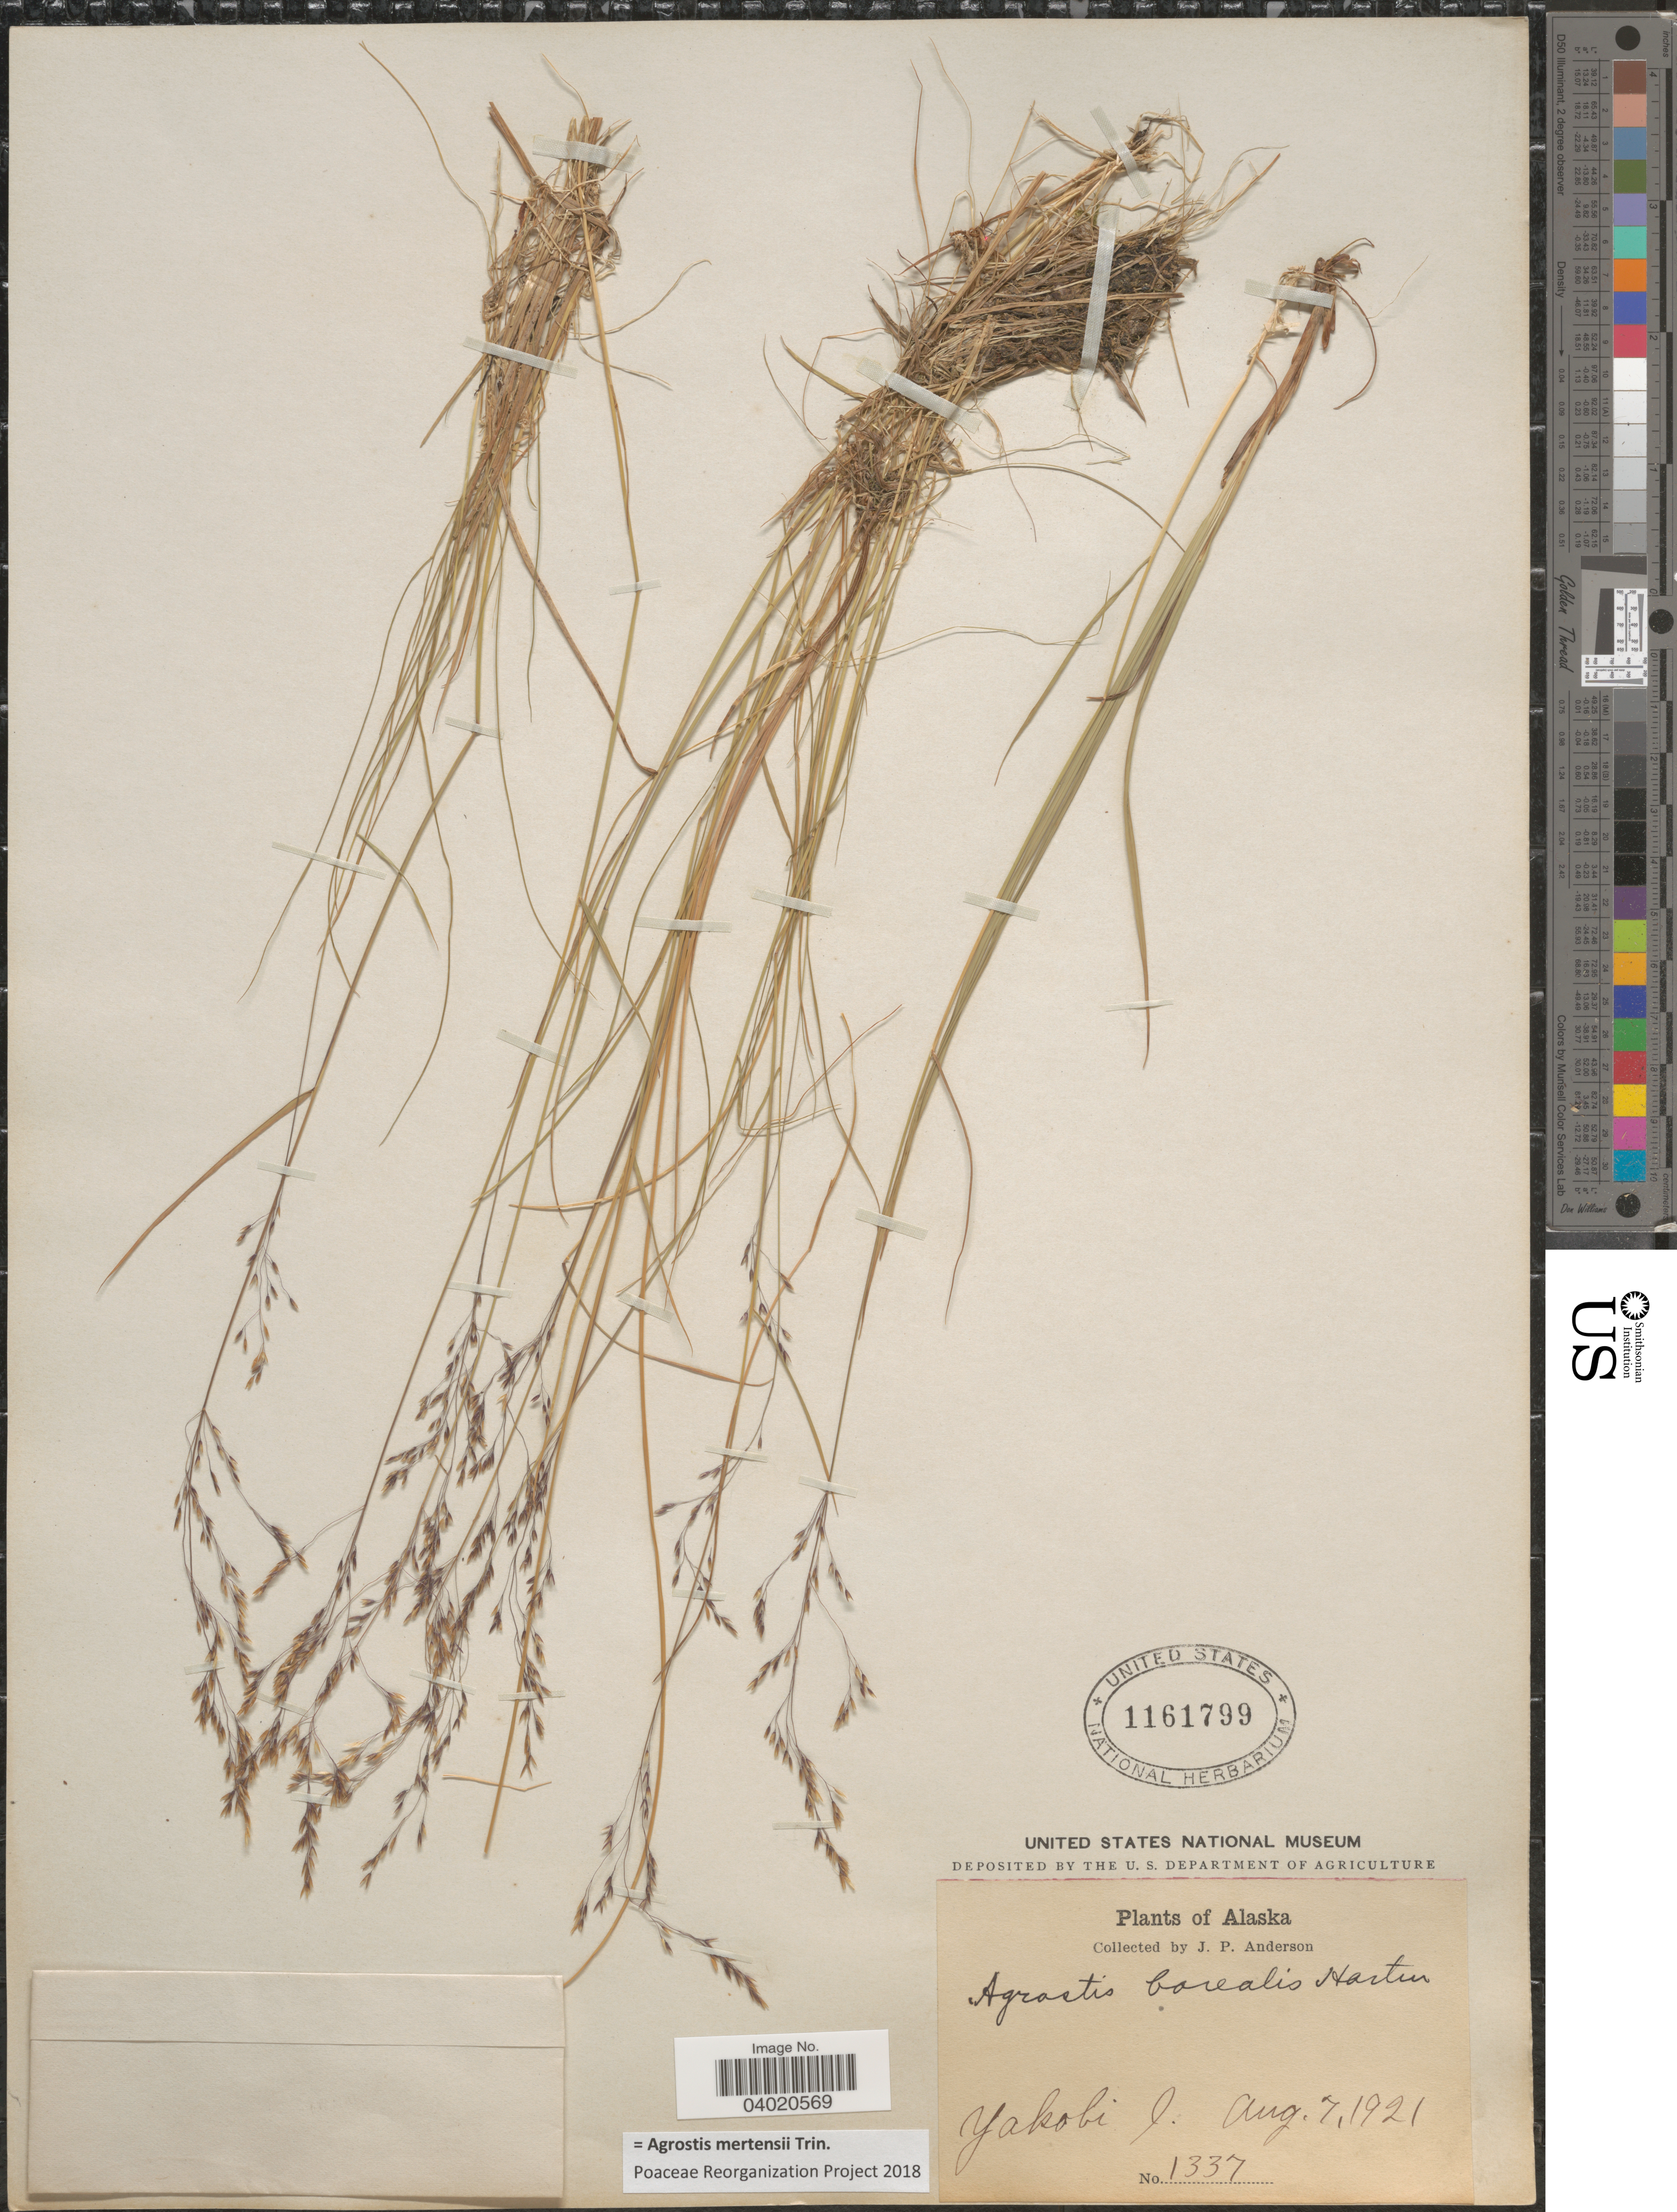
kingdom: Plantae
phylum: Tracheophyta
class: Liliopsida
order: Poales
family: Poaceae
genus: Agrostis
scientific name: Agrostis mertensii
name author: Trin.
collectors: J. P. Anderson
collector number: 1337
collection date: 1921-08-07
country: United States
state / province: Alaska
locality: Yakobi I.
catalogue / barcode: US 1161799